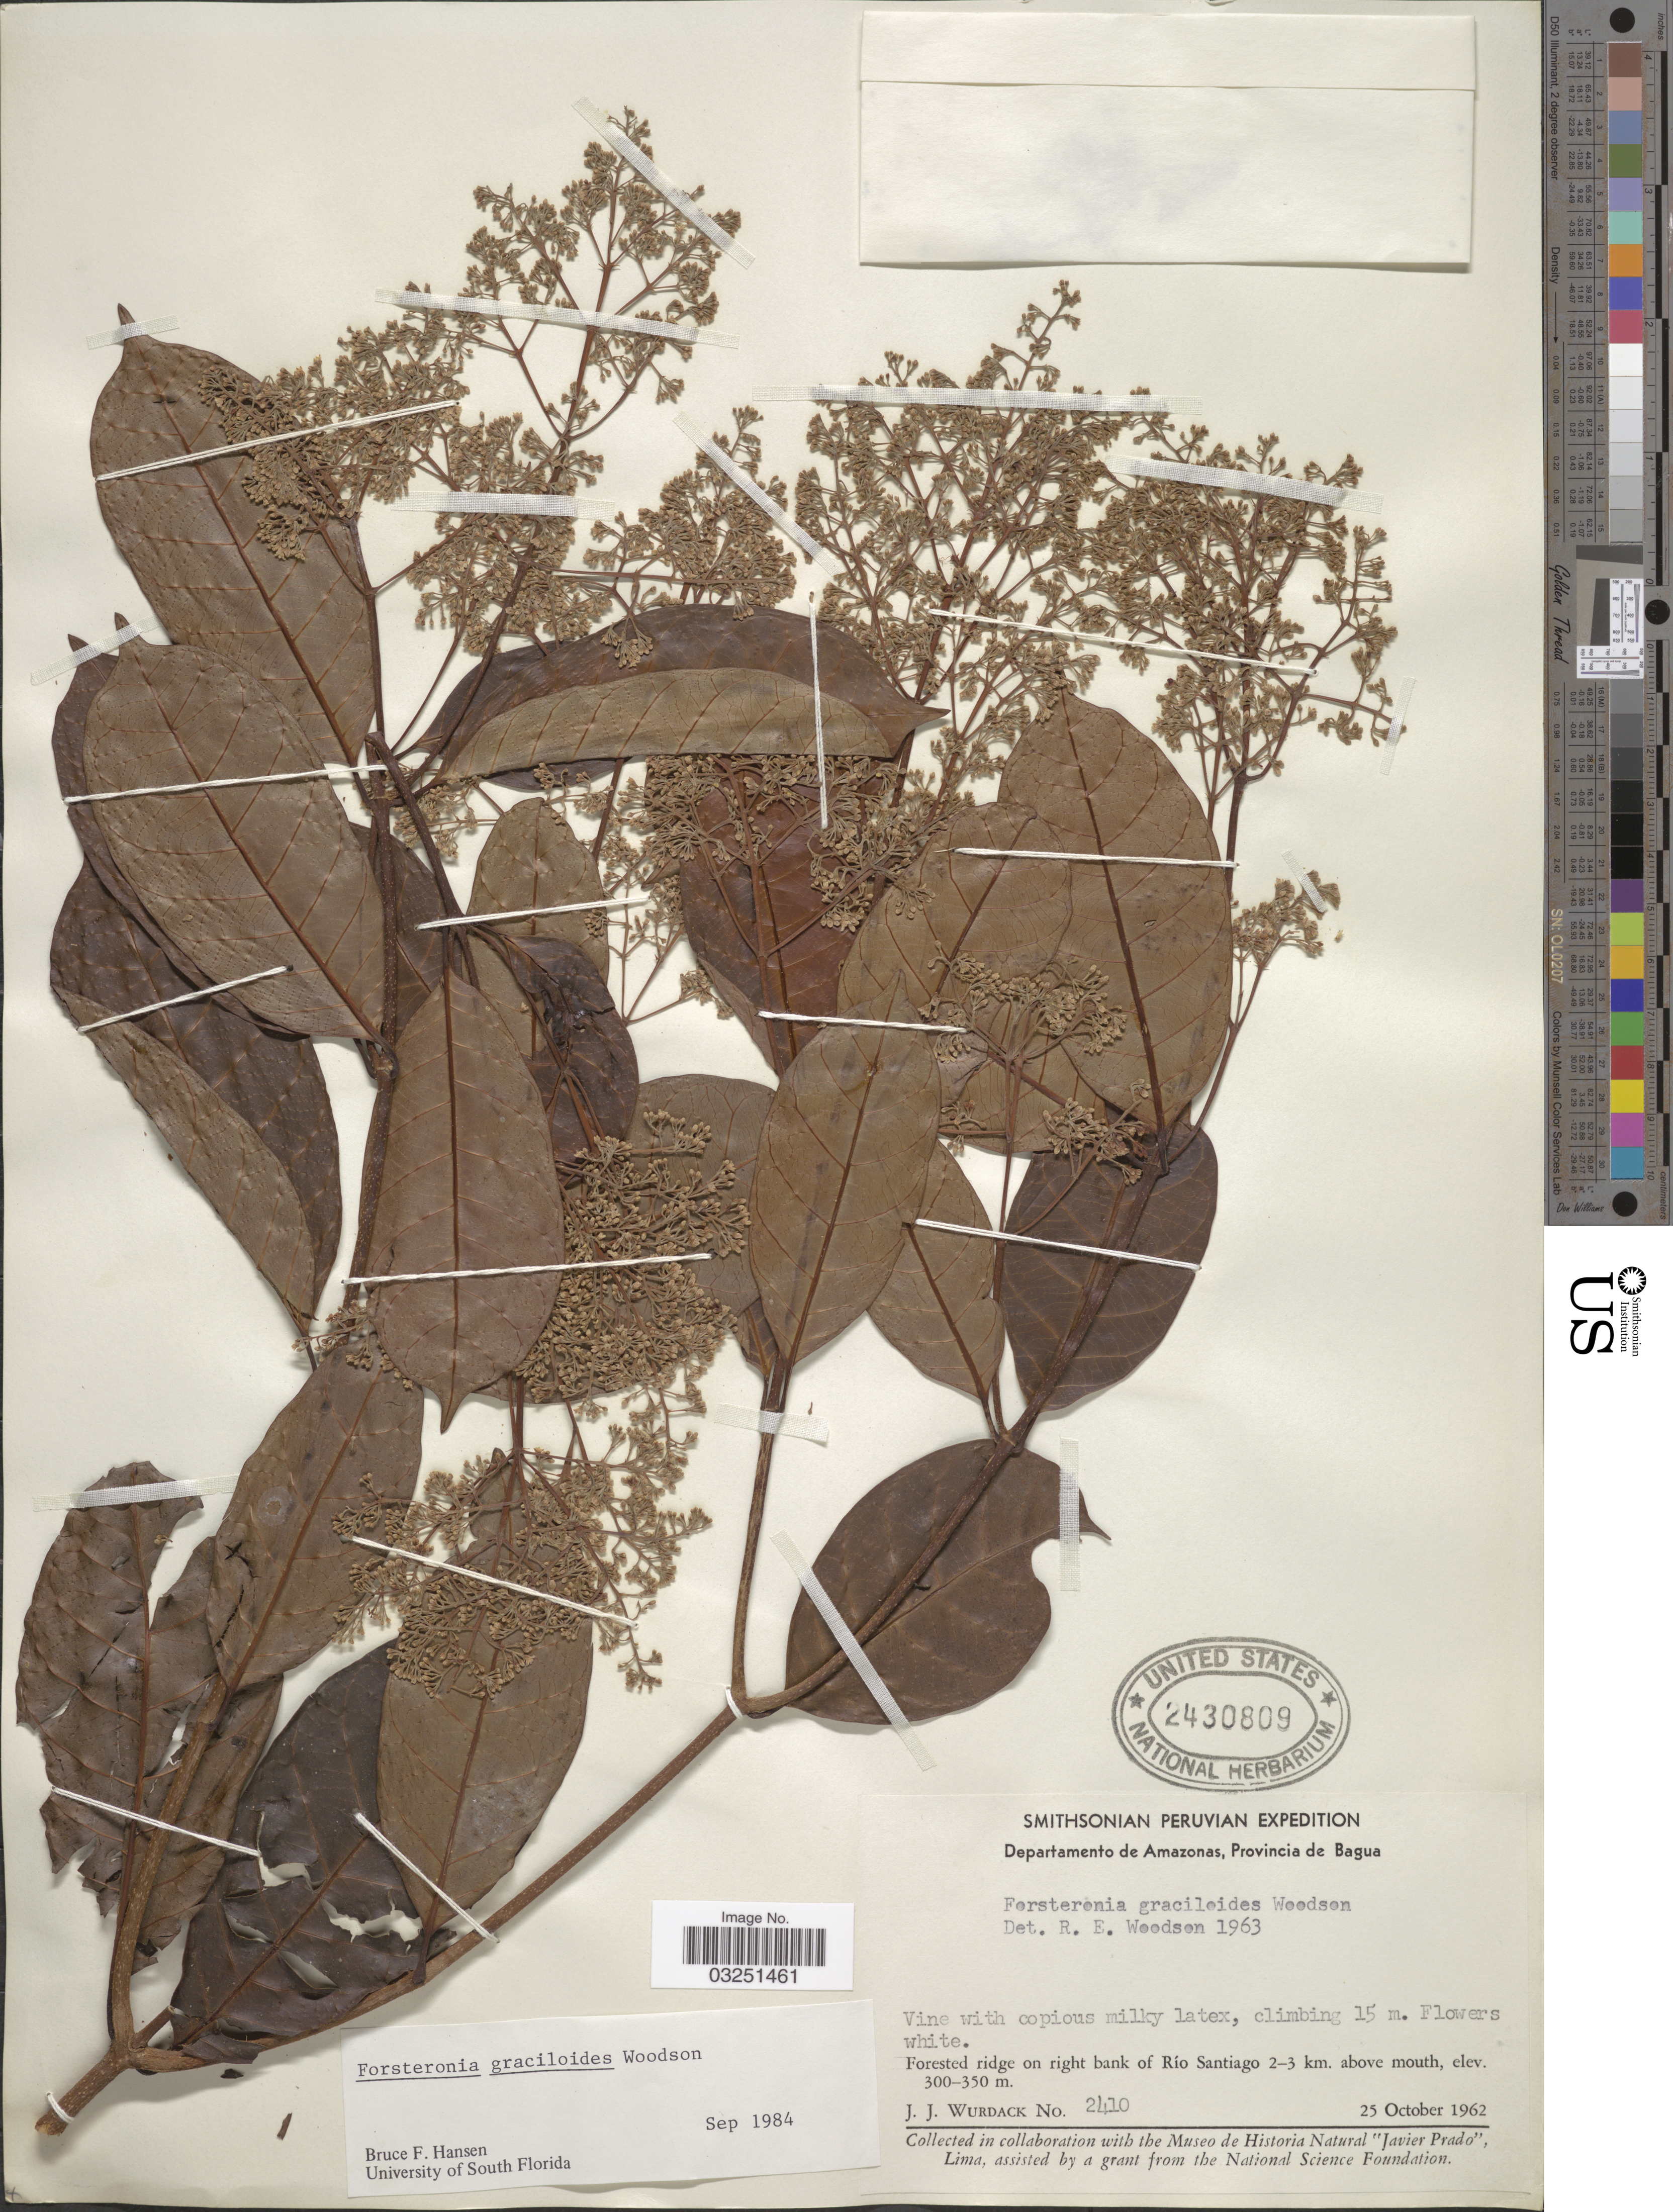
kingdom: Plantae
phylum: Tracheophyta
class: Magnoliopsida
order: Gentianales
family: Apocynaceae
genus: Forsteronia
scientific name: Forsteronia graciloides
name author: Woodson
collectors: J. J. Wurdack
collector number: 2410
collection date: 1962-10-25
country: Peru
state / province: Amazonas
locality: Departamento de Amazonas, Provincia de Bagua. Forested ridge on right bank of Río Santiago 2-3 km. above mouth.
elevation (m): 300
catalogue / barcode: US 2430809